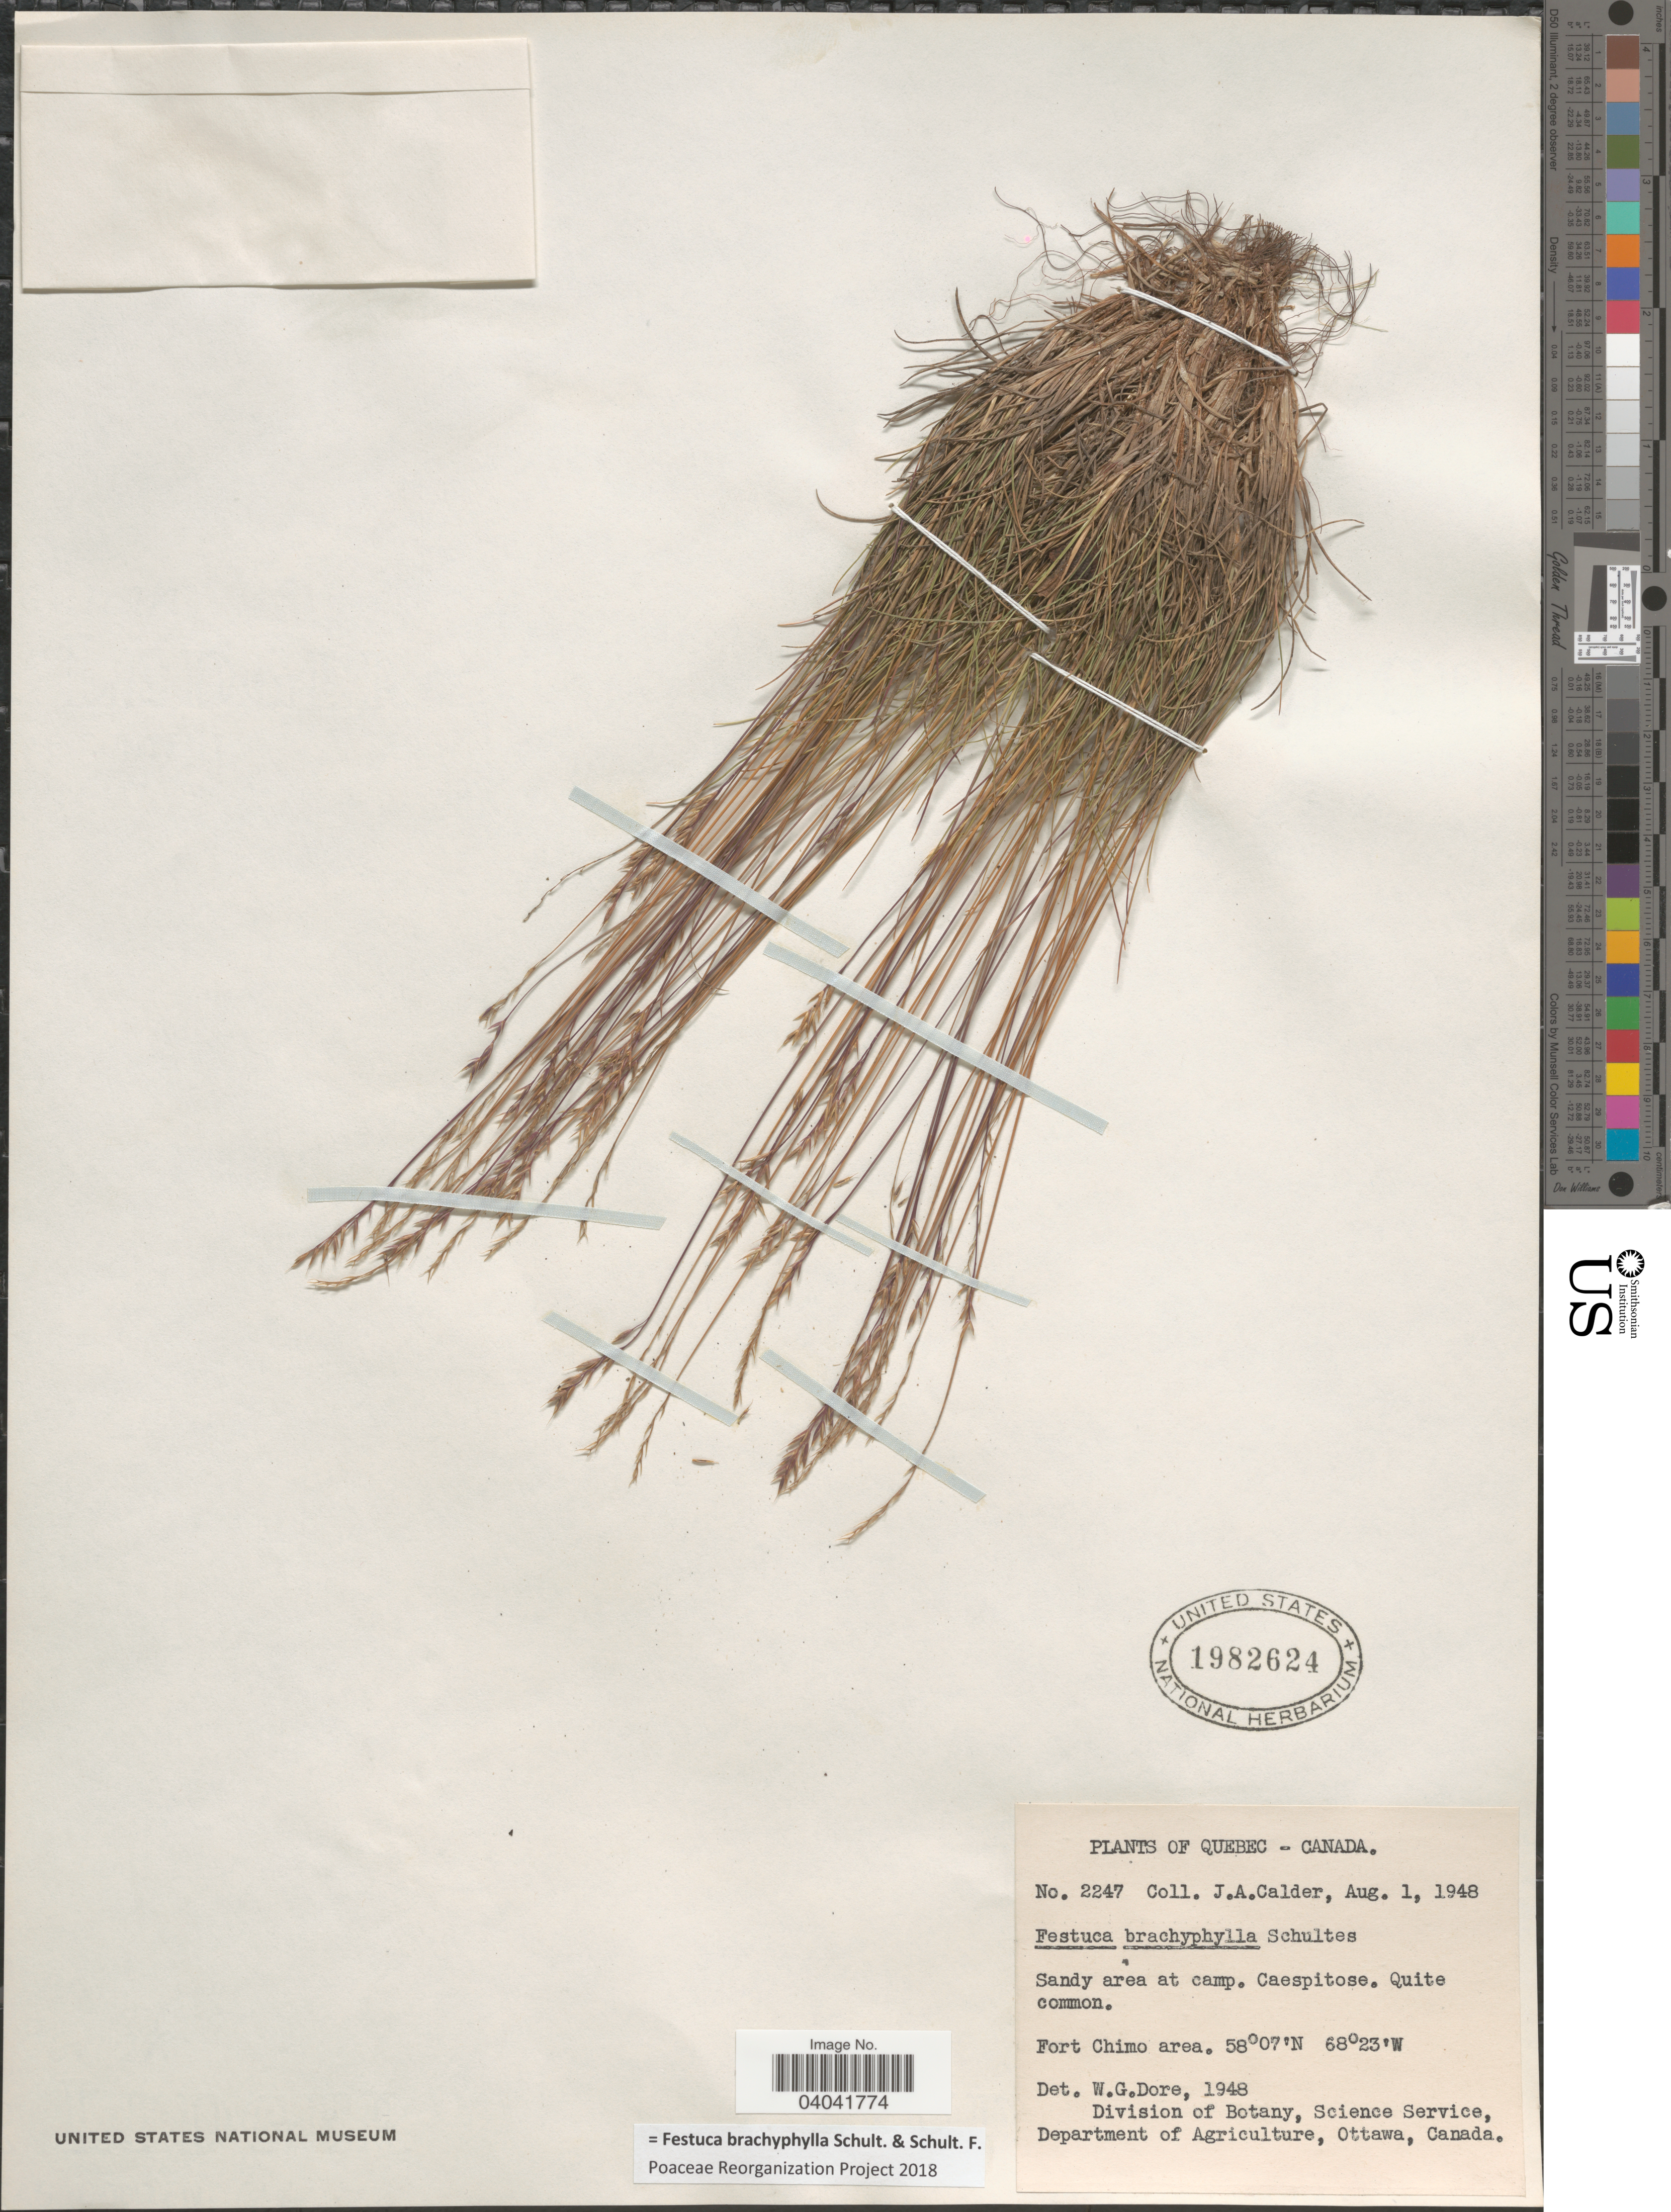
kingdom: Plantae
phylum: Tracheophyta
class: Liliopsida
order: Poales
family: Poaceae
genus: Festuca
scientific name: Festuca brachyphylla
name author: Schult. & Schult. f.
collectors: J. A. Calder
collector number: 2247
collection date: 1948-08-01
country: Canada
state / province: Quebec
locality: Fort Chimo area.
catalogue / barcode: US 1982624